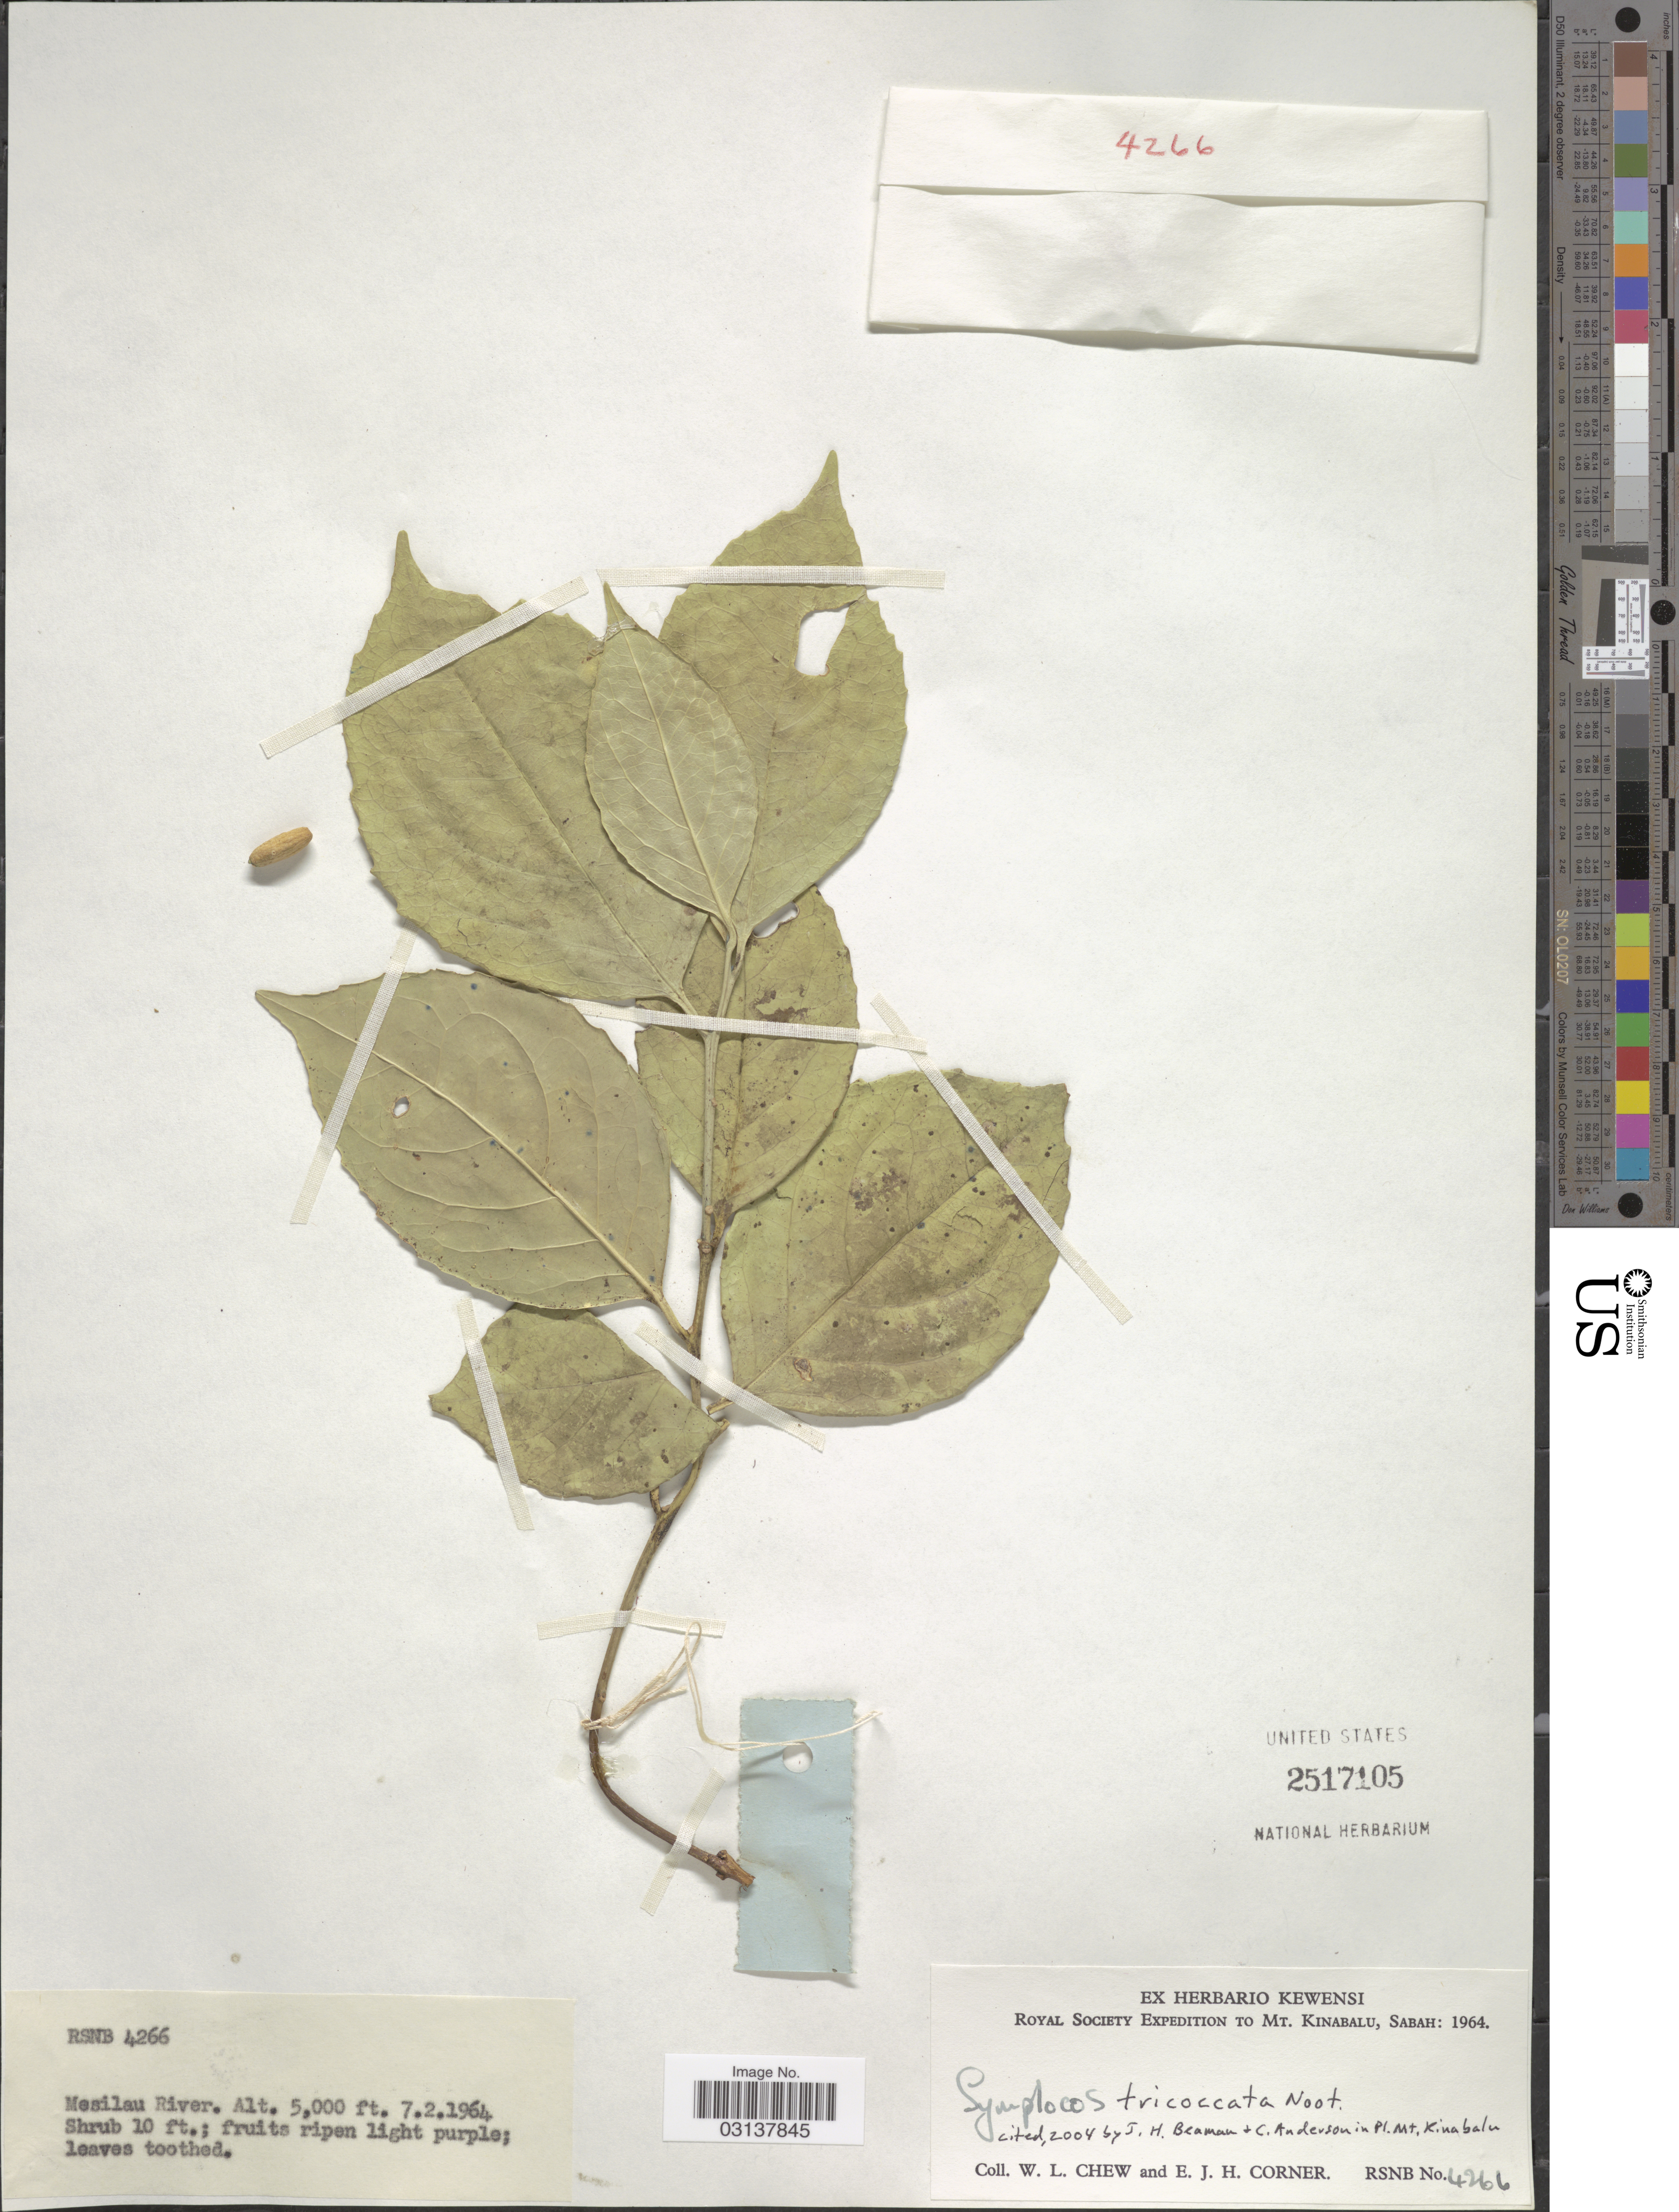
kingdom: Plantae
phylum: Tracheophyta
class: Magnoliopsida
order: Ericales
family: Symplocaceae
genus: Symplocos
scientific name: Symplocos tricoccata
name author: Noot.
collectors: W. Chew & E. Corner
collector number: RSNB4266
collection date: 1964-02-07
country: Malaysia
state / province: Sabah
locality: Mt. Kinabalu, Sabah. Mesilau River.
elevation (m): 1524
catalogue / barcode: US 2517105